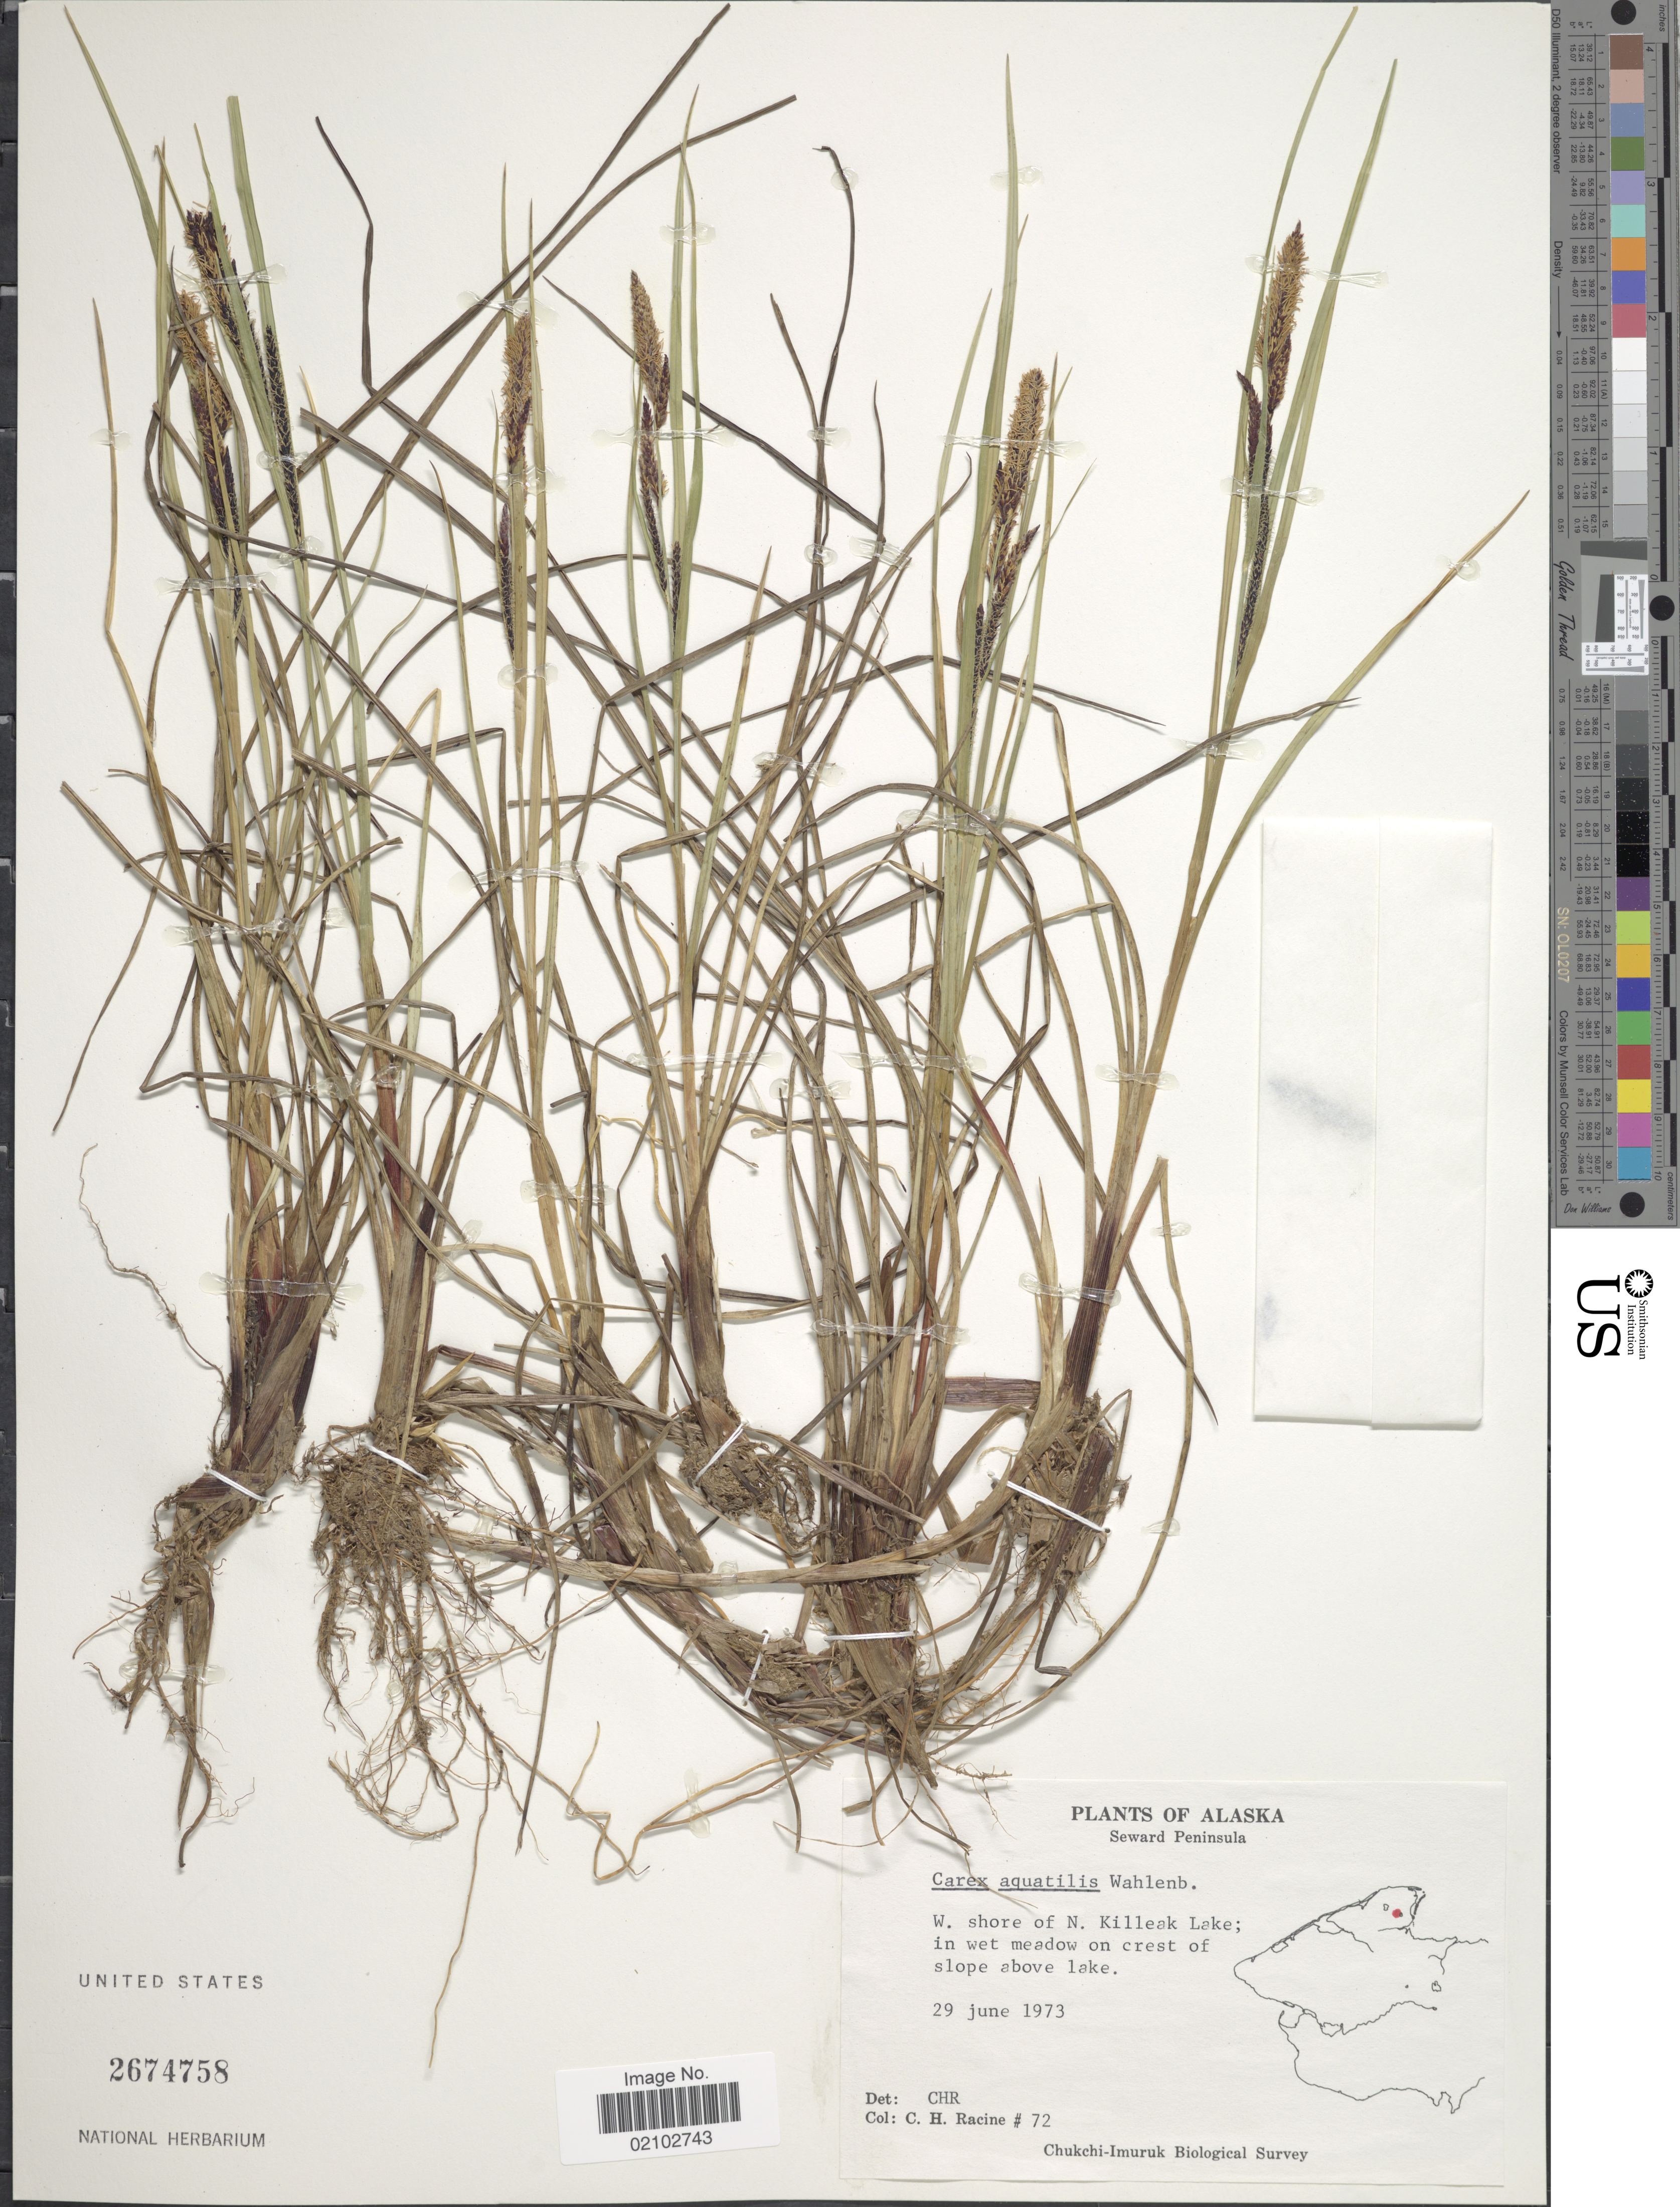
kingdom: Plantae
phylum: Tracheophyta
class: Liliopsida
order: Poales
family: Cyperaceae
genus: Carex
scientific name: Carex aquatilis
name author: Wahlenb.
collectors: C. Racine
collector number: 72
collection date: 1973-06-26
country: United States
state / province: Alaska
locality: Seward Peninsula, W. shore of N. Killeak Lake; in wet meadow on crest of slope above lake, Chukchi-Imuruk.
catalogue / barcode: US 2674758